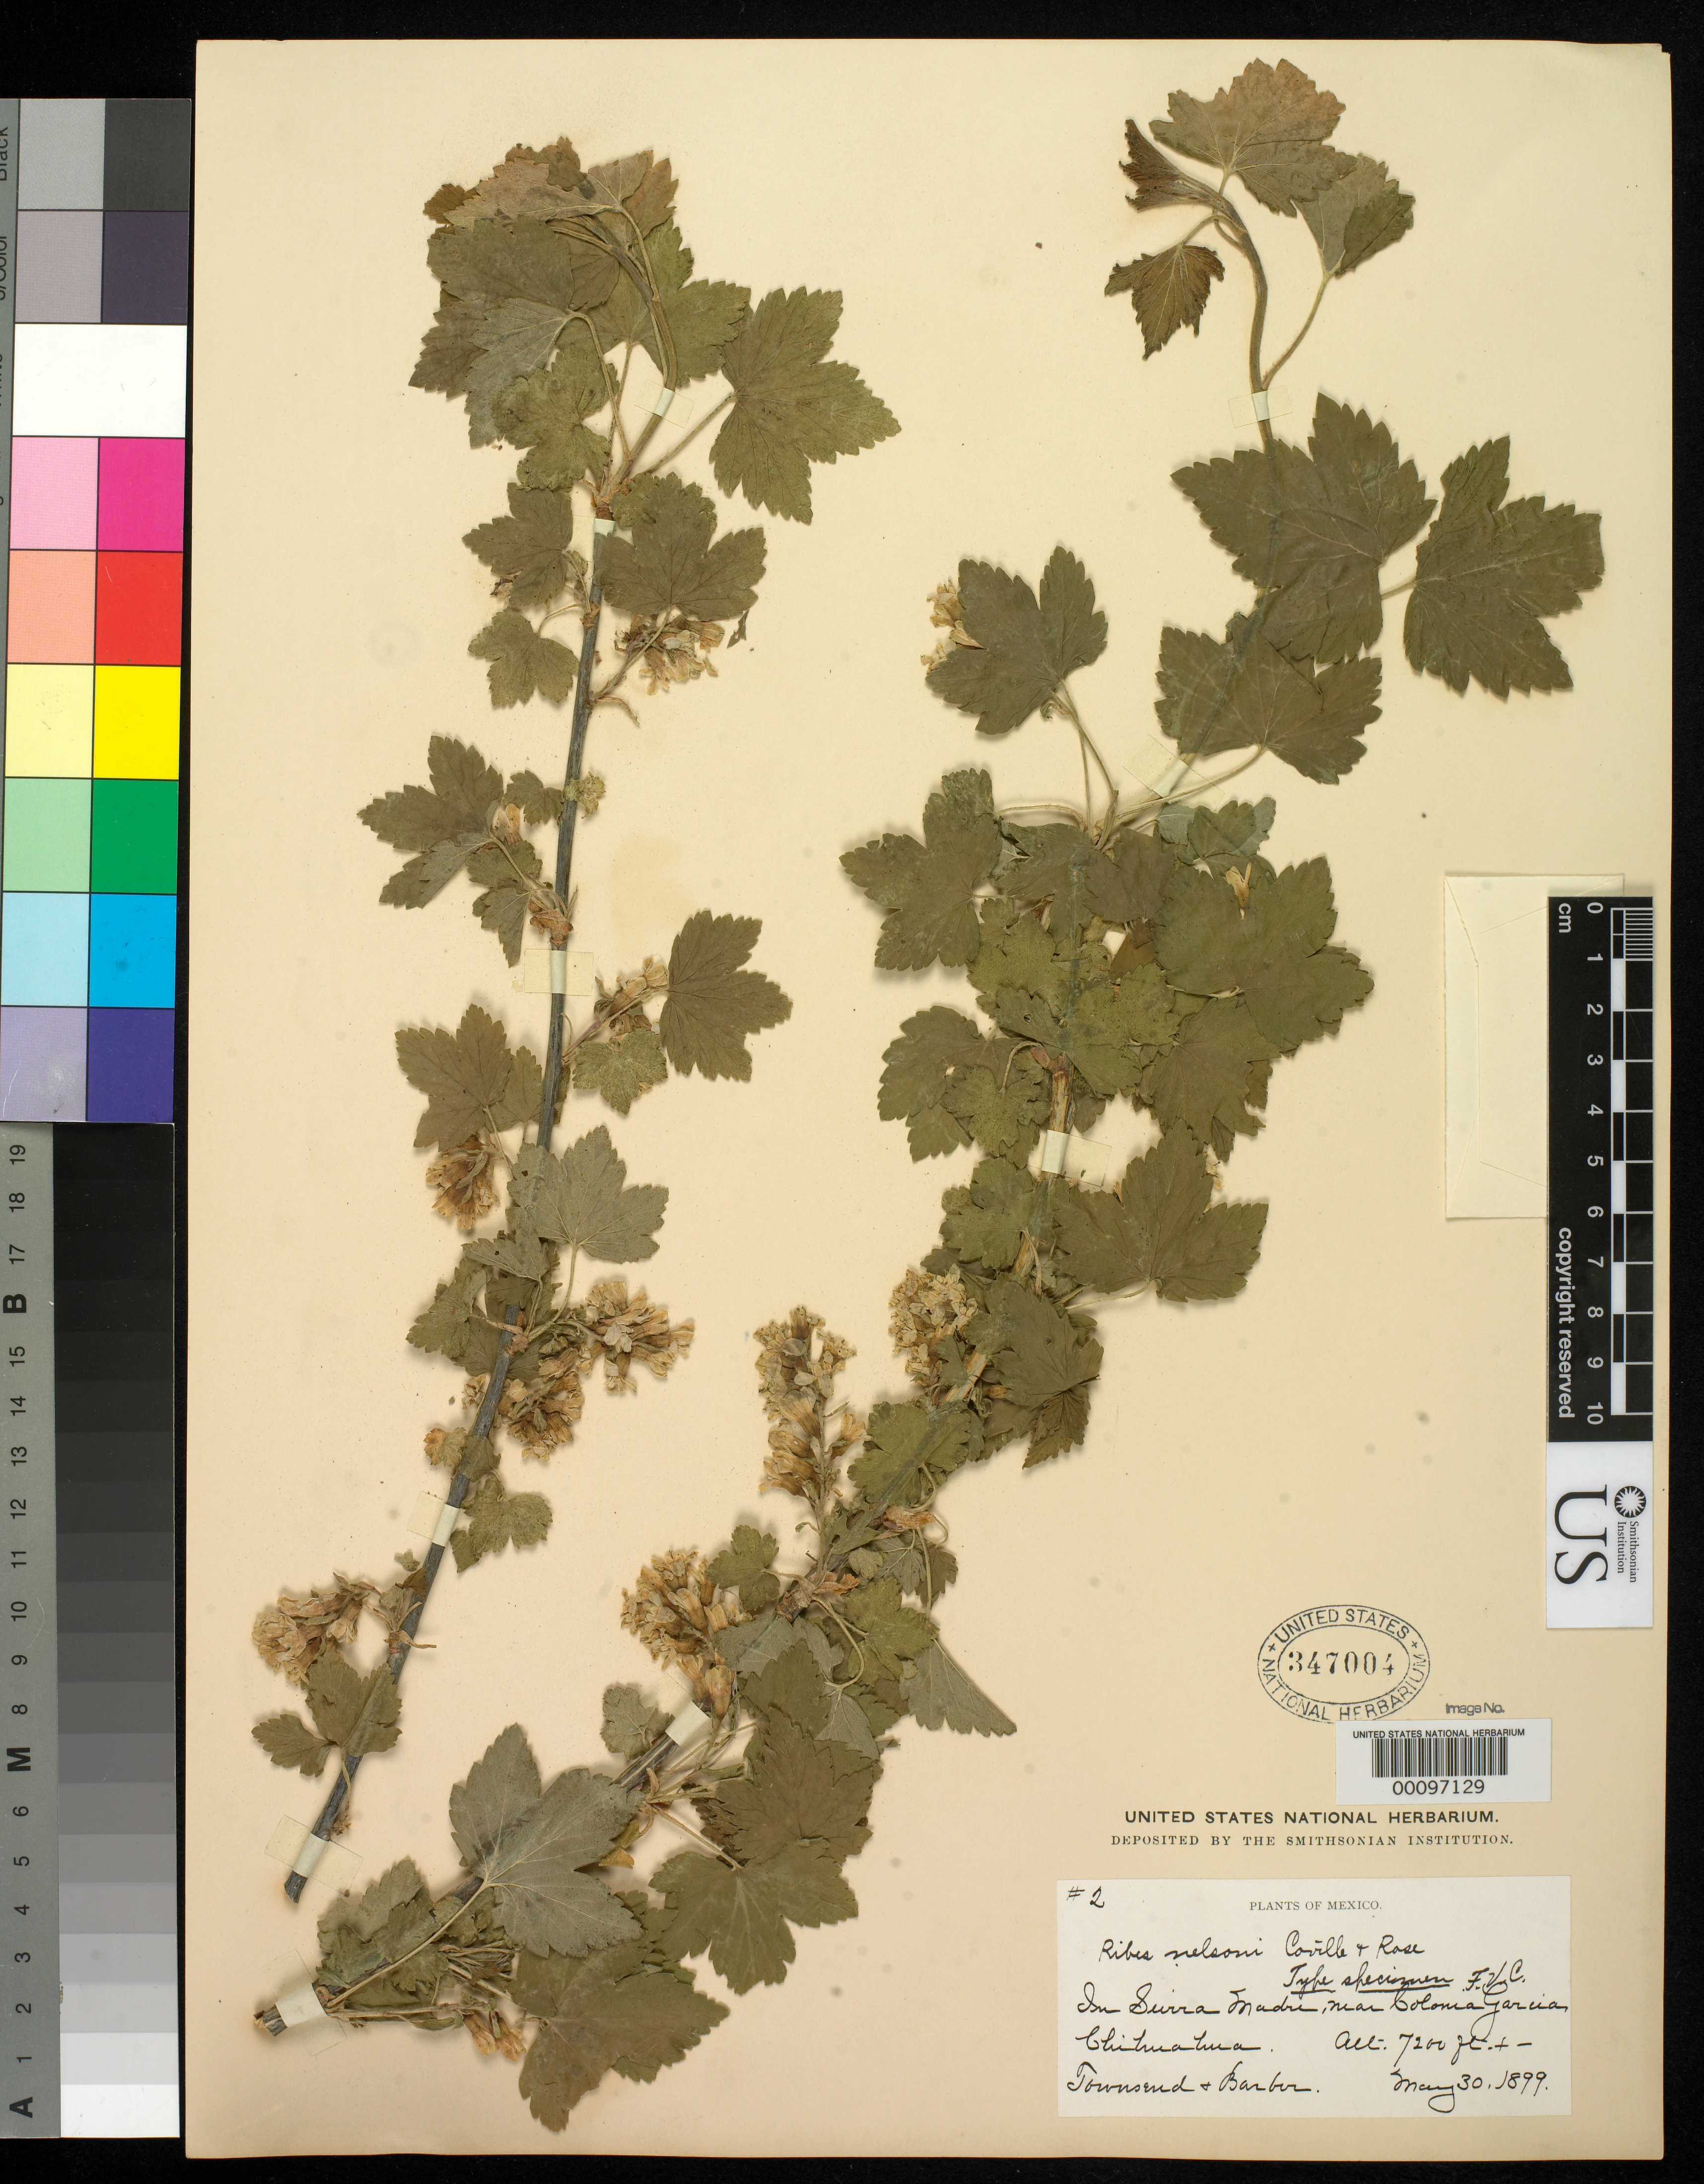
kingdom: Plantae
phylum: Tracheophyta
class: Magnoliopsida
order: Saxifragales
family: Grossulariaceae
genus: Ribes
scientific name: Ribes nelsonii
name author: Coville & Rose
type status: Holotype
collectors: C. H. T. Townsend & C. Barber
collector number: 2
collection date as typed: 30 May 1899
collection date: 1899-05-30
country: Mexico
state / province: Chihuahua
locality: Near Colonia Garcia, in Sierra Madre.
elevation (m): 2195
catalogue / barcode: US 347004